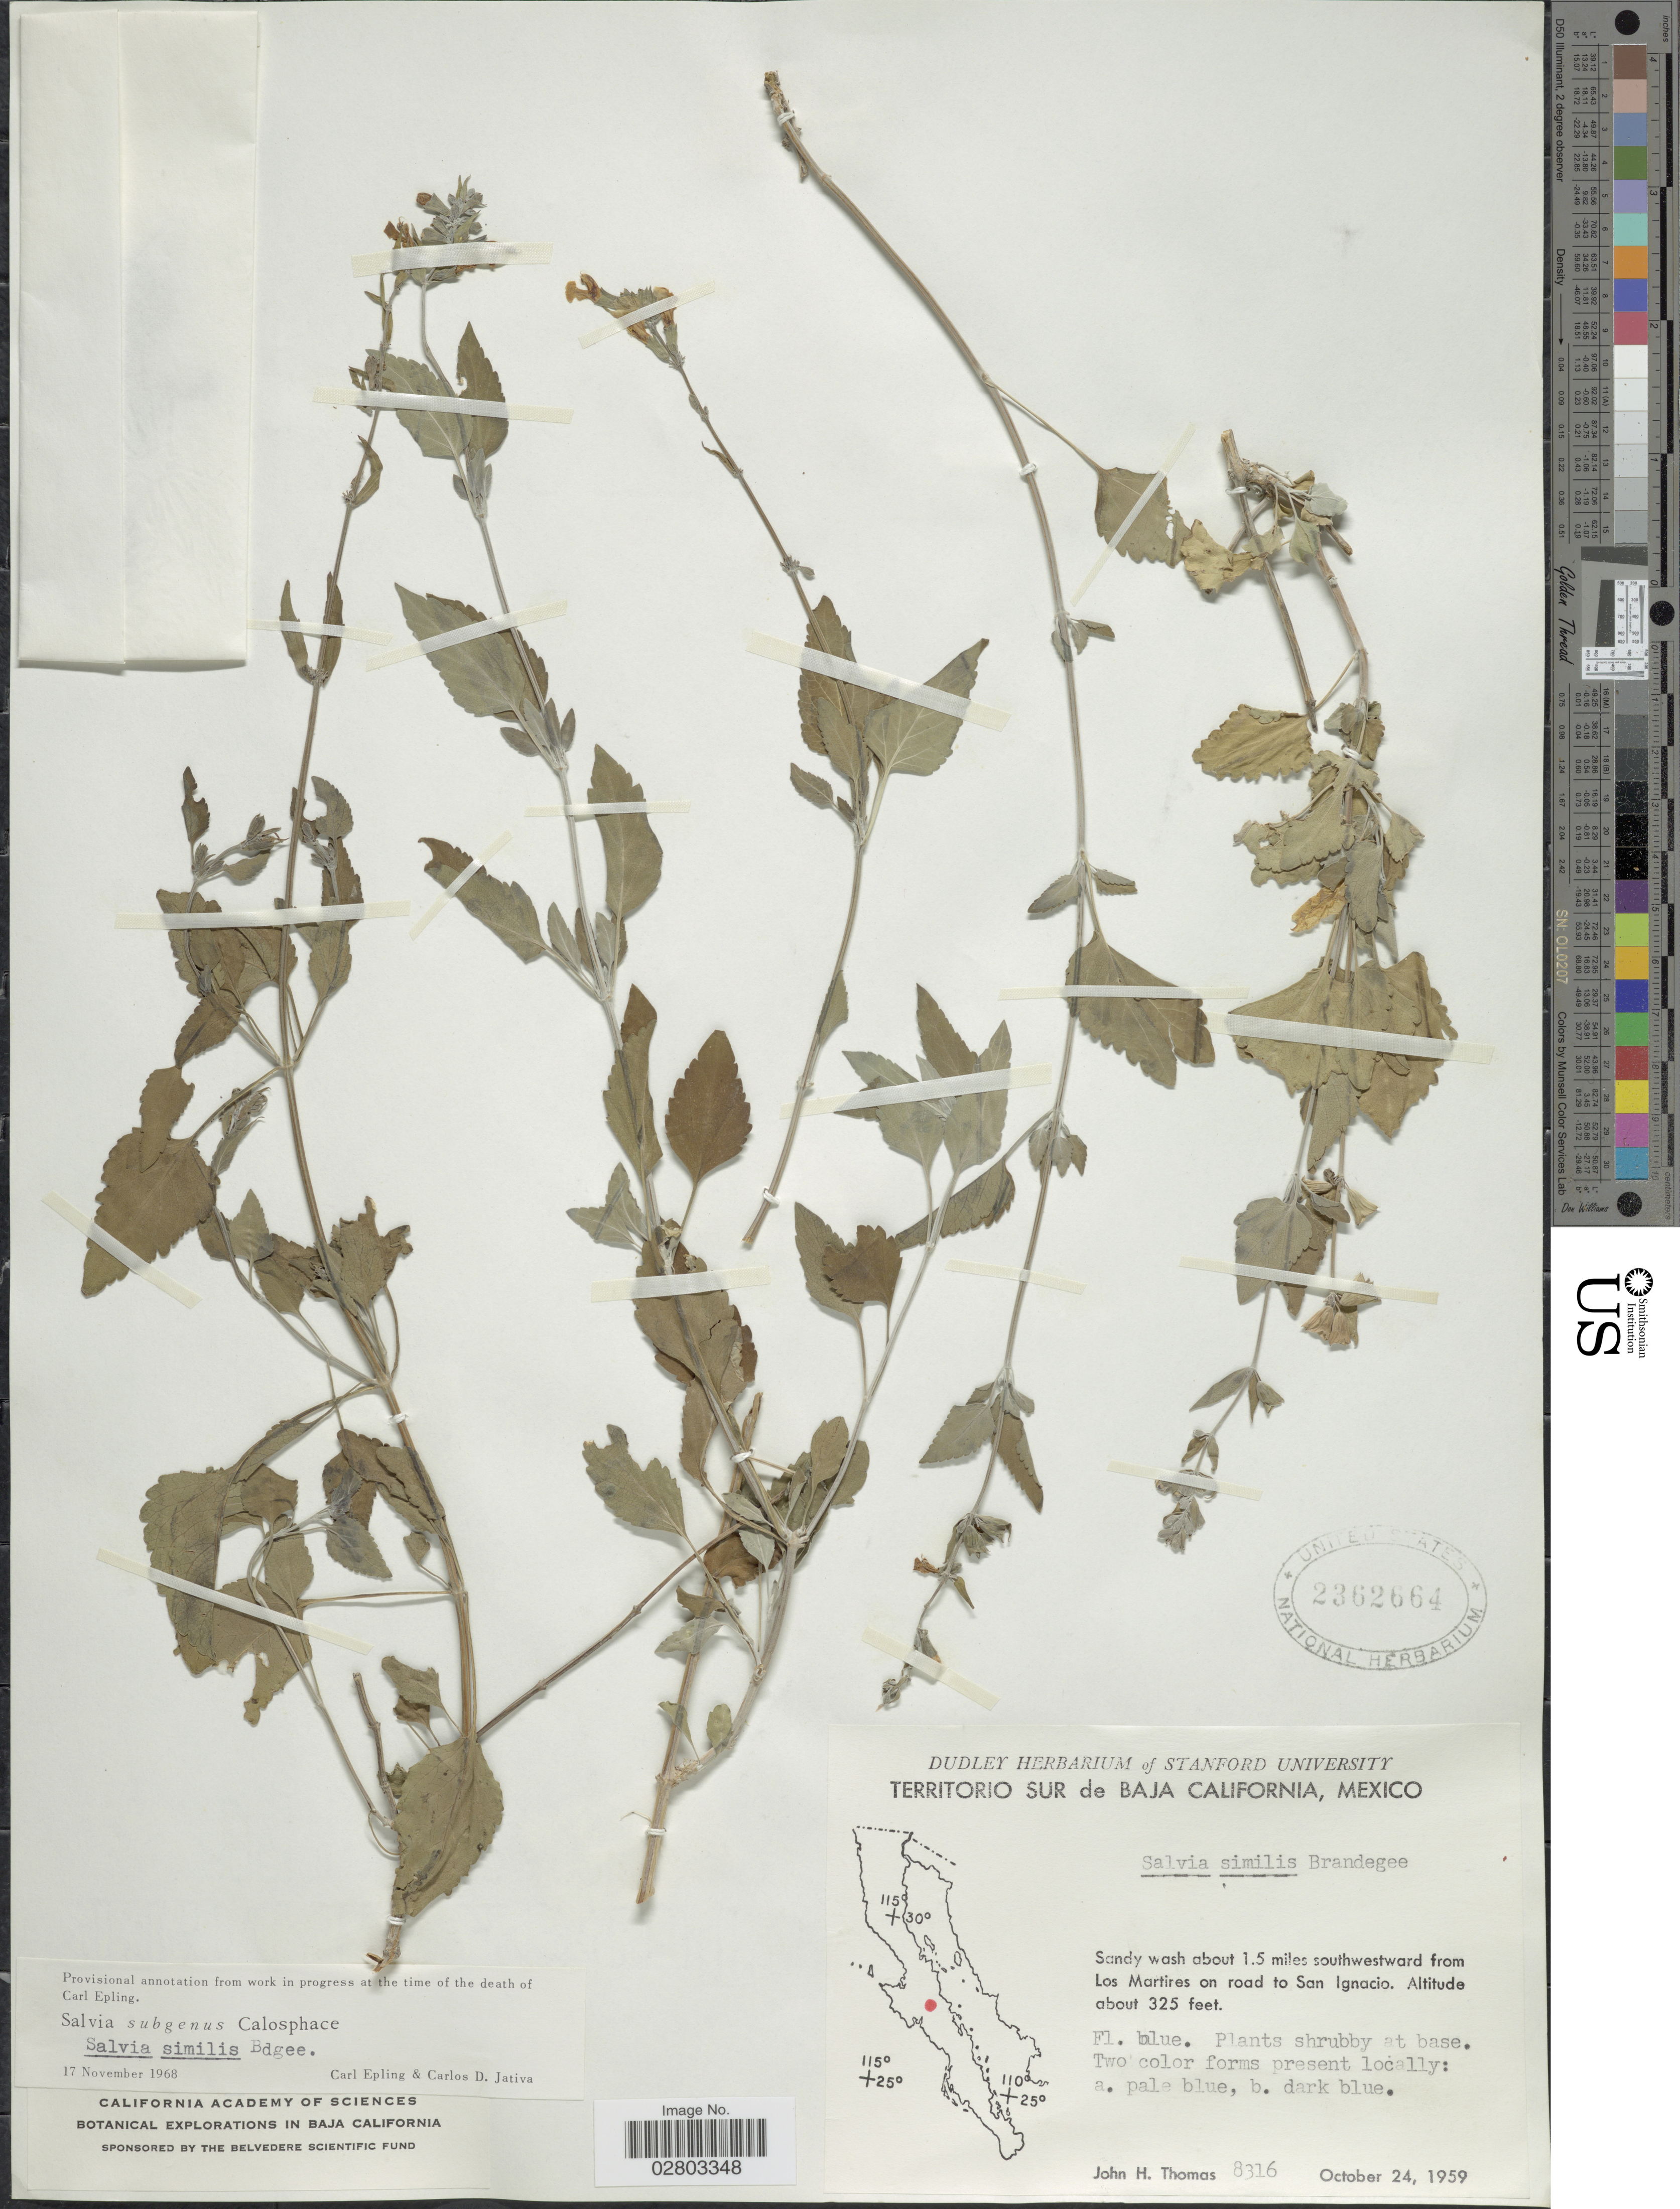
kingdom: Plantae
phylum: Tracheophyta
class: Magnoliopsida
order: Lamiales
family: Lamiaceae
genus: Salvia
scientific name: Salvia similis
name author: Brandegee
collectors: J. H. Thomas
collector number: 8316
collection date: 1959-10-24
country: Mexico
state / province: Baja California Sur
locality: Territorio sur de Baja California, Sandy wash about 1.5 miles southwestward from Los Martires on road to San Ignacio.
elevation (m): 99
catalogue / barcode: US 2362664